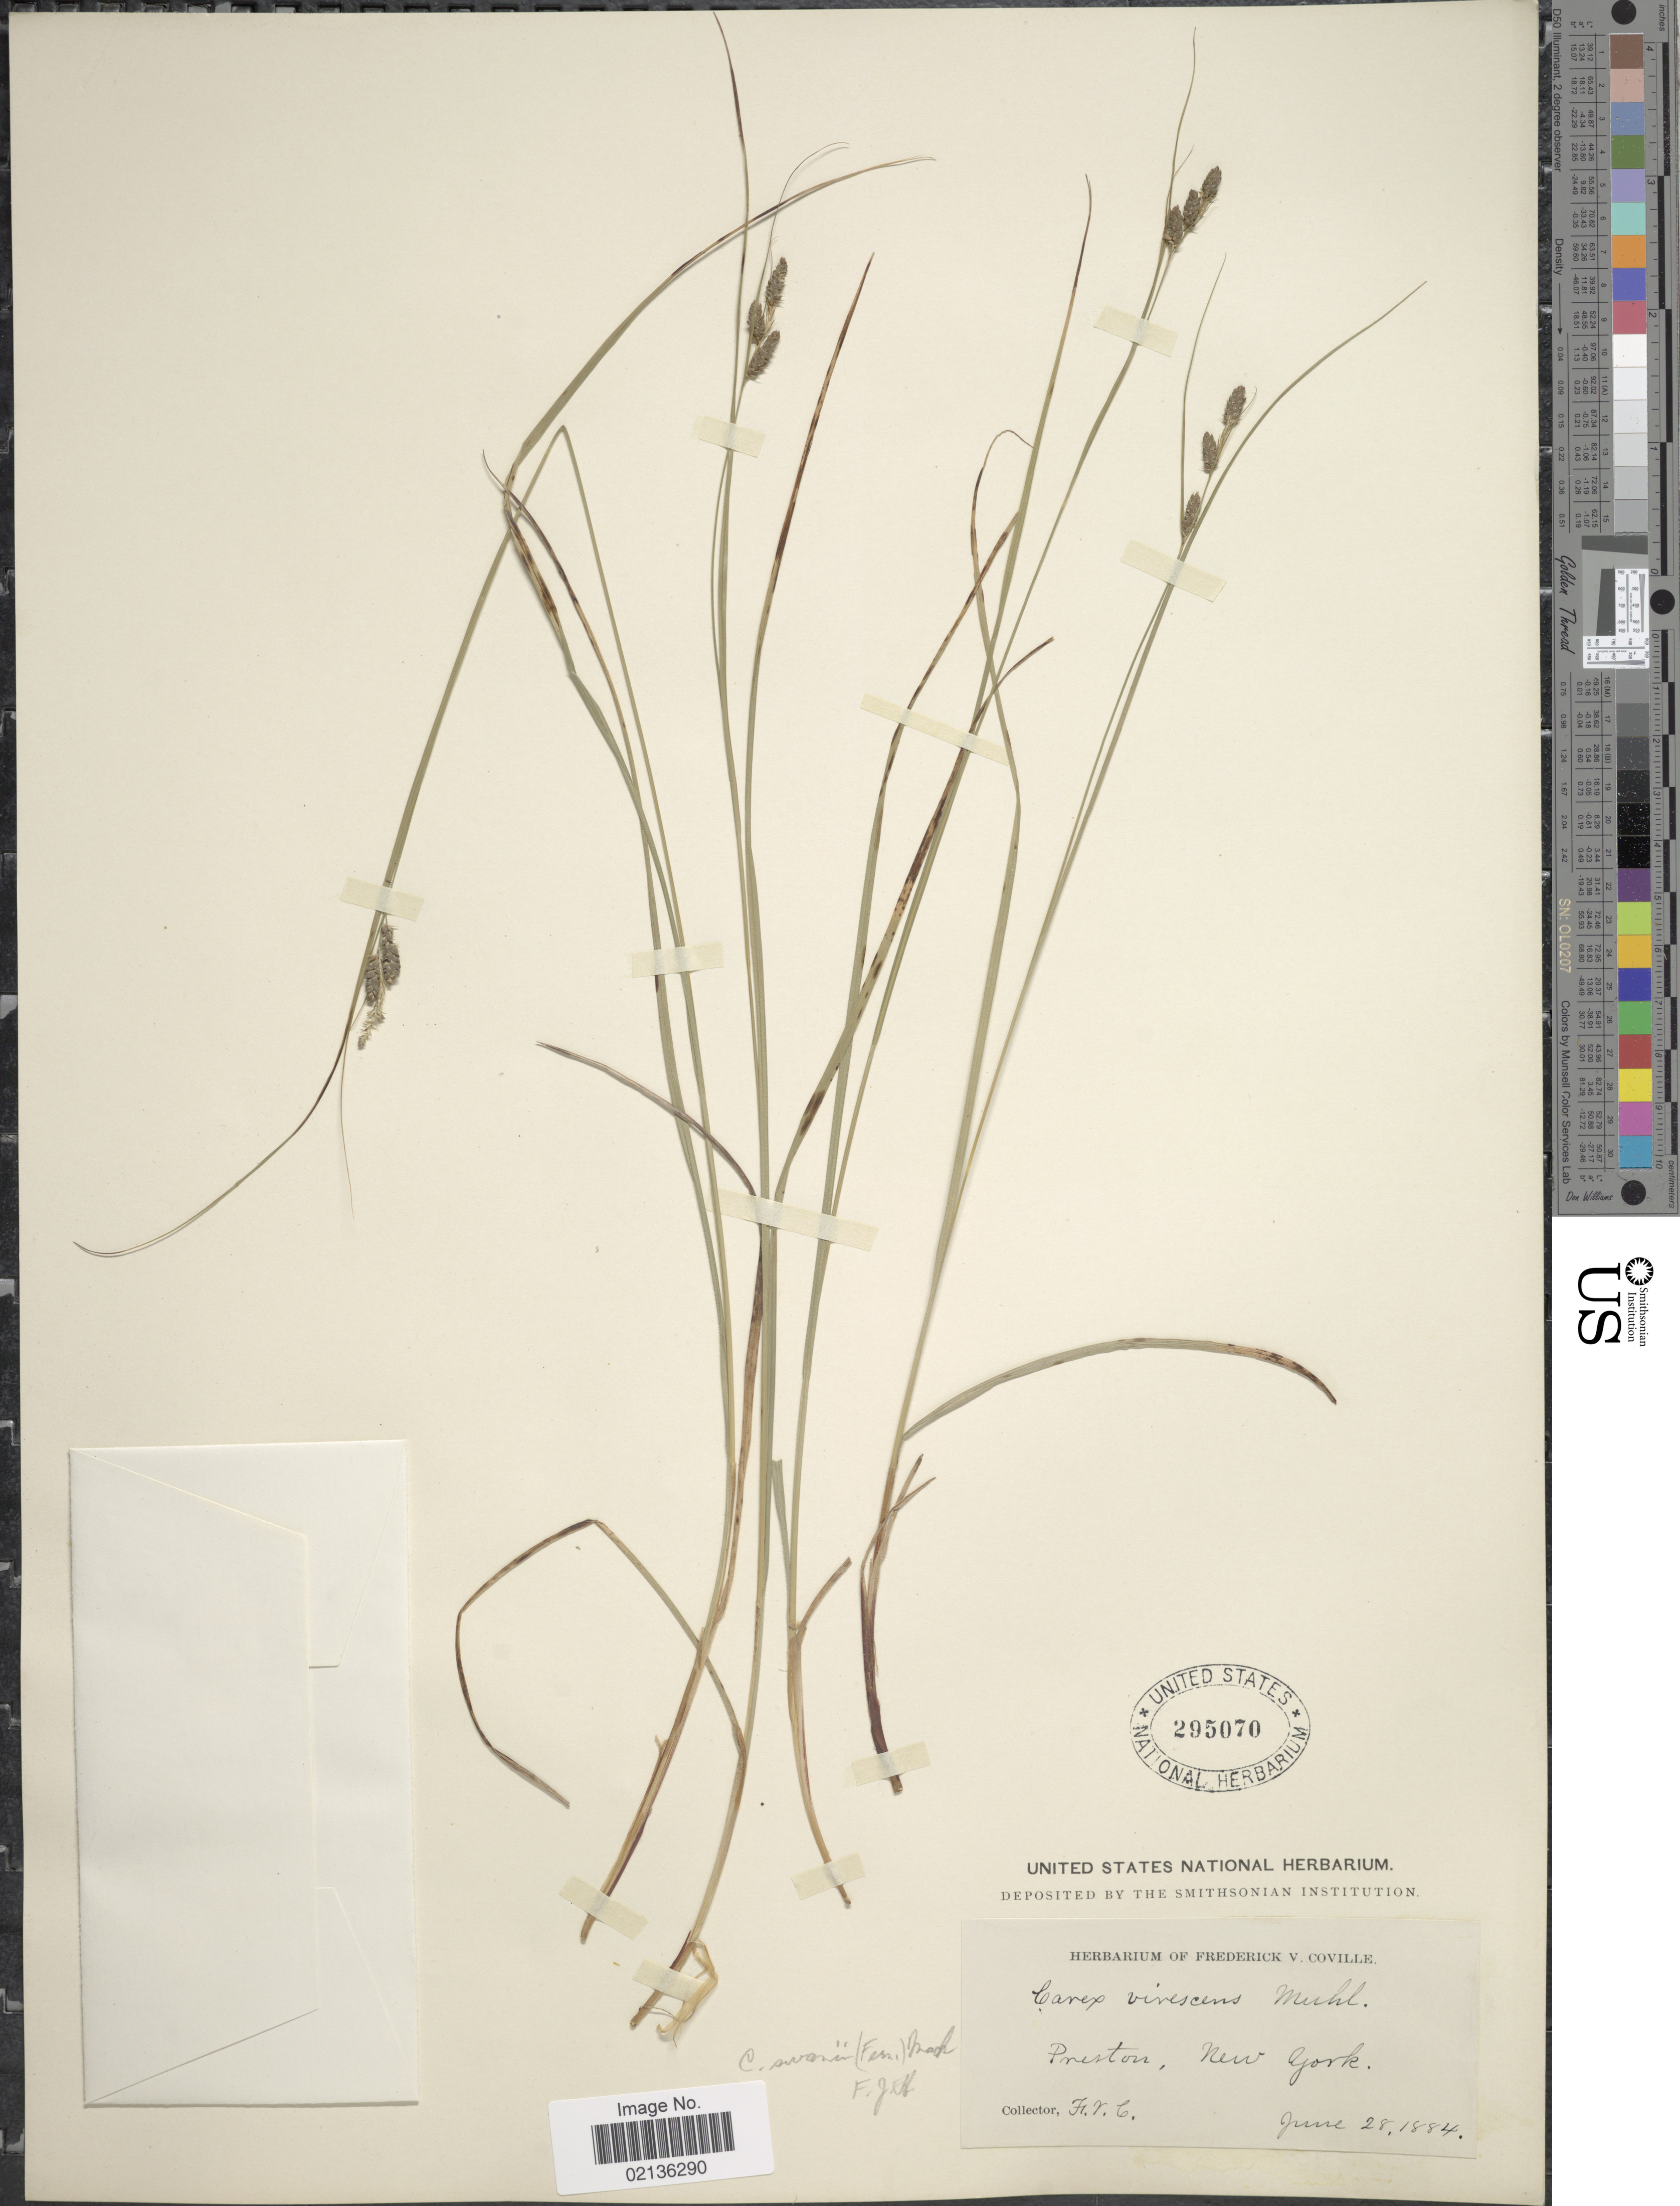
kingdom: Plantae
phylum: Tracheophyta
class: Liliopsida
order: Poales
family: Cyperaceae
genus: Carex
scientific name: Carex swanii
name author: (Fernald) Mack.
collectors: F. V. Coville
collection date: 1884-06-28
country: United States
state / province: New York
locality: Preston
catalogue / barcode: US 295070